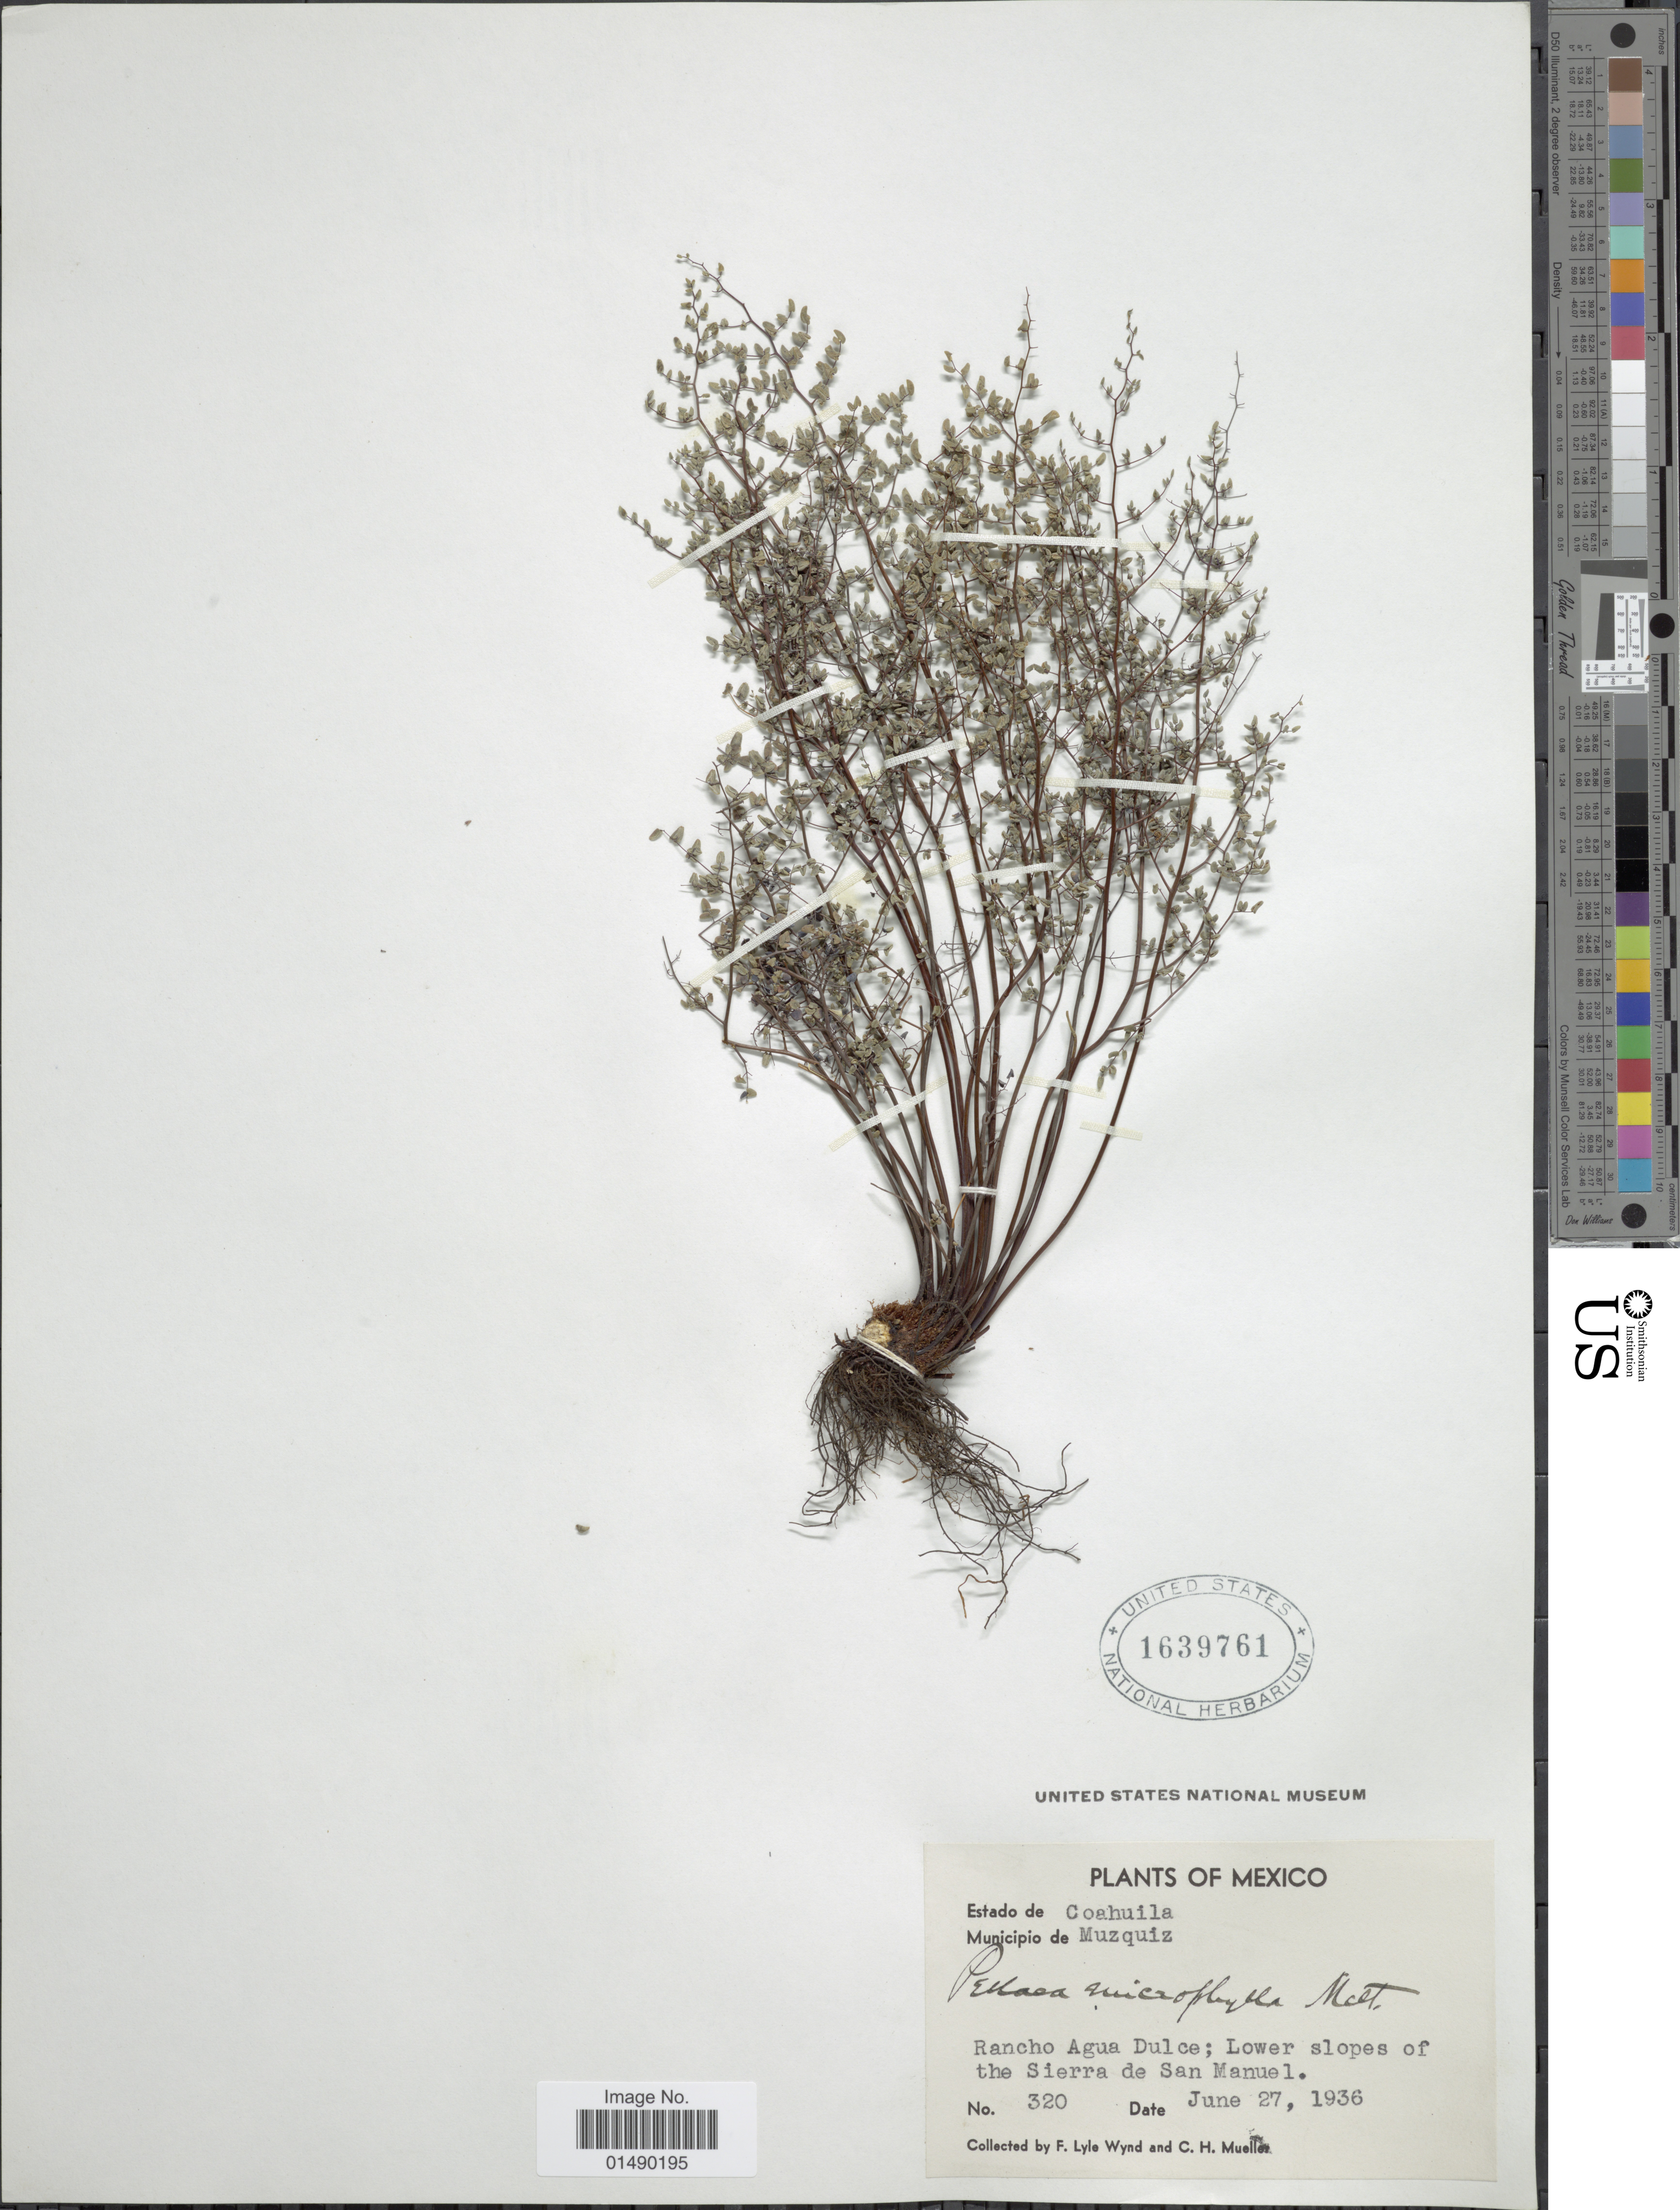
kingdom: Plantae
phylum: Tracheophyta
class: Polypodiopsida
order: Polypodiales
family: Pteridaceae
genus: Argyrochosma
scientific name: Argyrochosma microphylla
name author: (Mett. ex Kuhn) Windham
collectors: F. L. Wynd & C. H. Mueller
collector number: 320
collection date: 1936-06-27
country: Mexico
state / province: Coahuila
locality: Mexico, Municipio de Muzquiz, Rancho Agua Dulce: Lower slopes of the Sierra de San Manuel.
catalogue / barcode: US 1639761